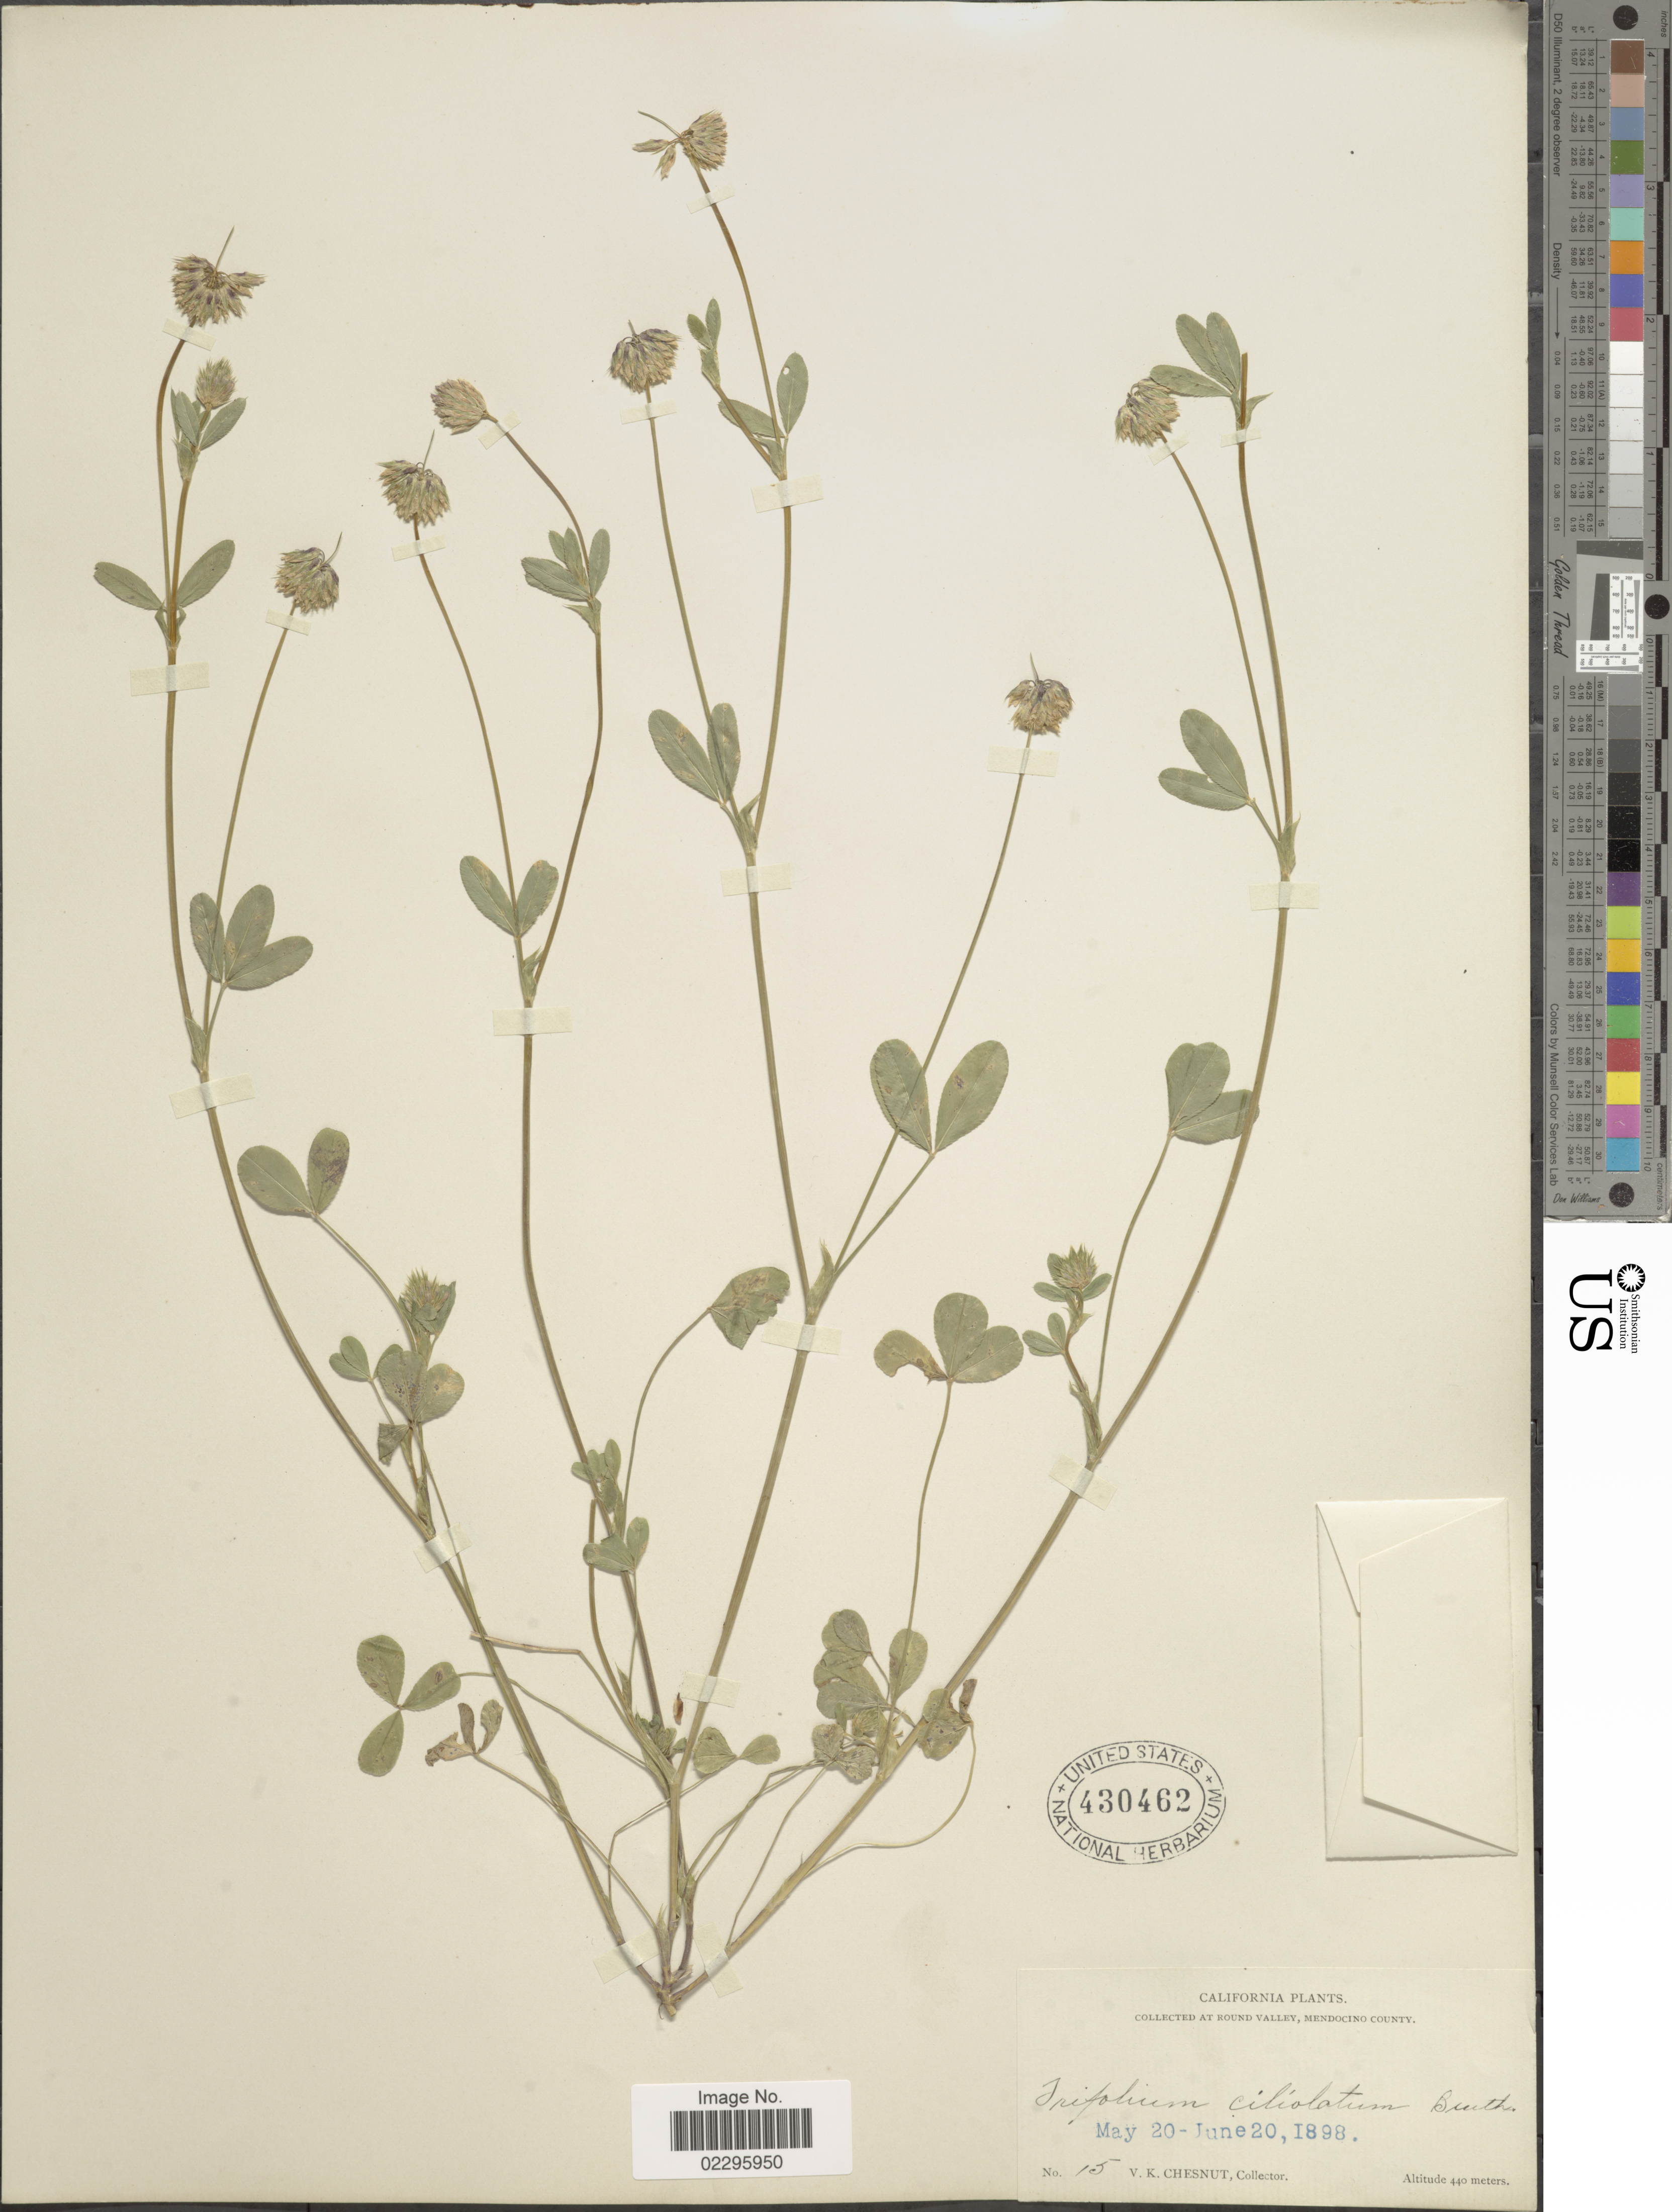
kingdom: Plantae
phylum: Tracheophyta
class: Magnoliopsida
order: Fabales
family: Fabaceae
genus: Trifolium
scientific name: Trifolium ciliolatum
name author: Benth.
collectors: V. K. Chestnut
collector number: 15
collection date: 1898-05-20/1898-06-20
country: United States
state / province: California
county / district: Mendocino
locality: Round Valley, Mendocino County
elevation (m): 440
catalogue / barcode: US 430462